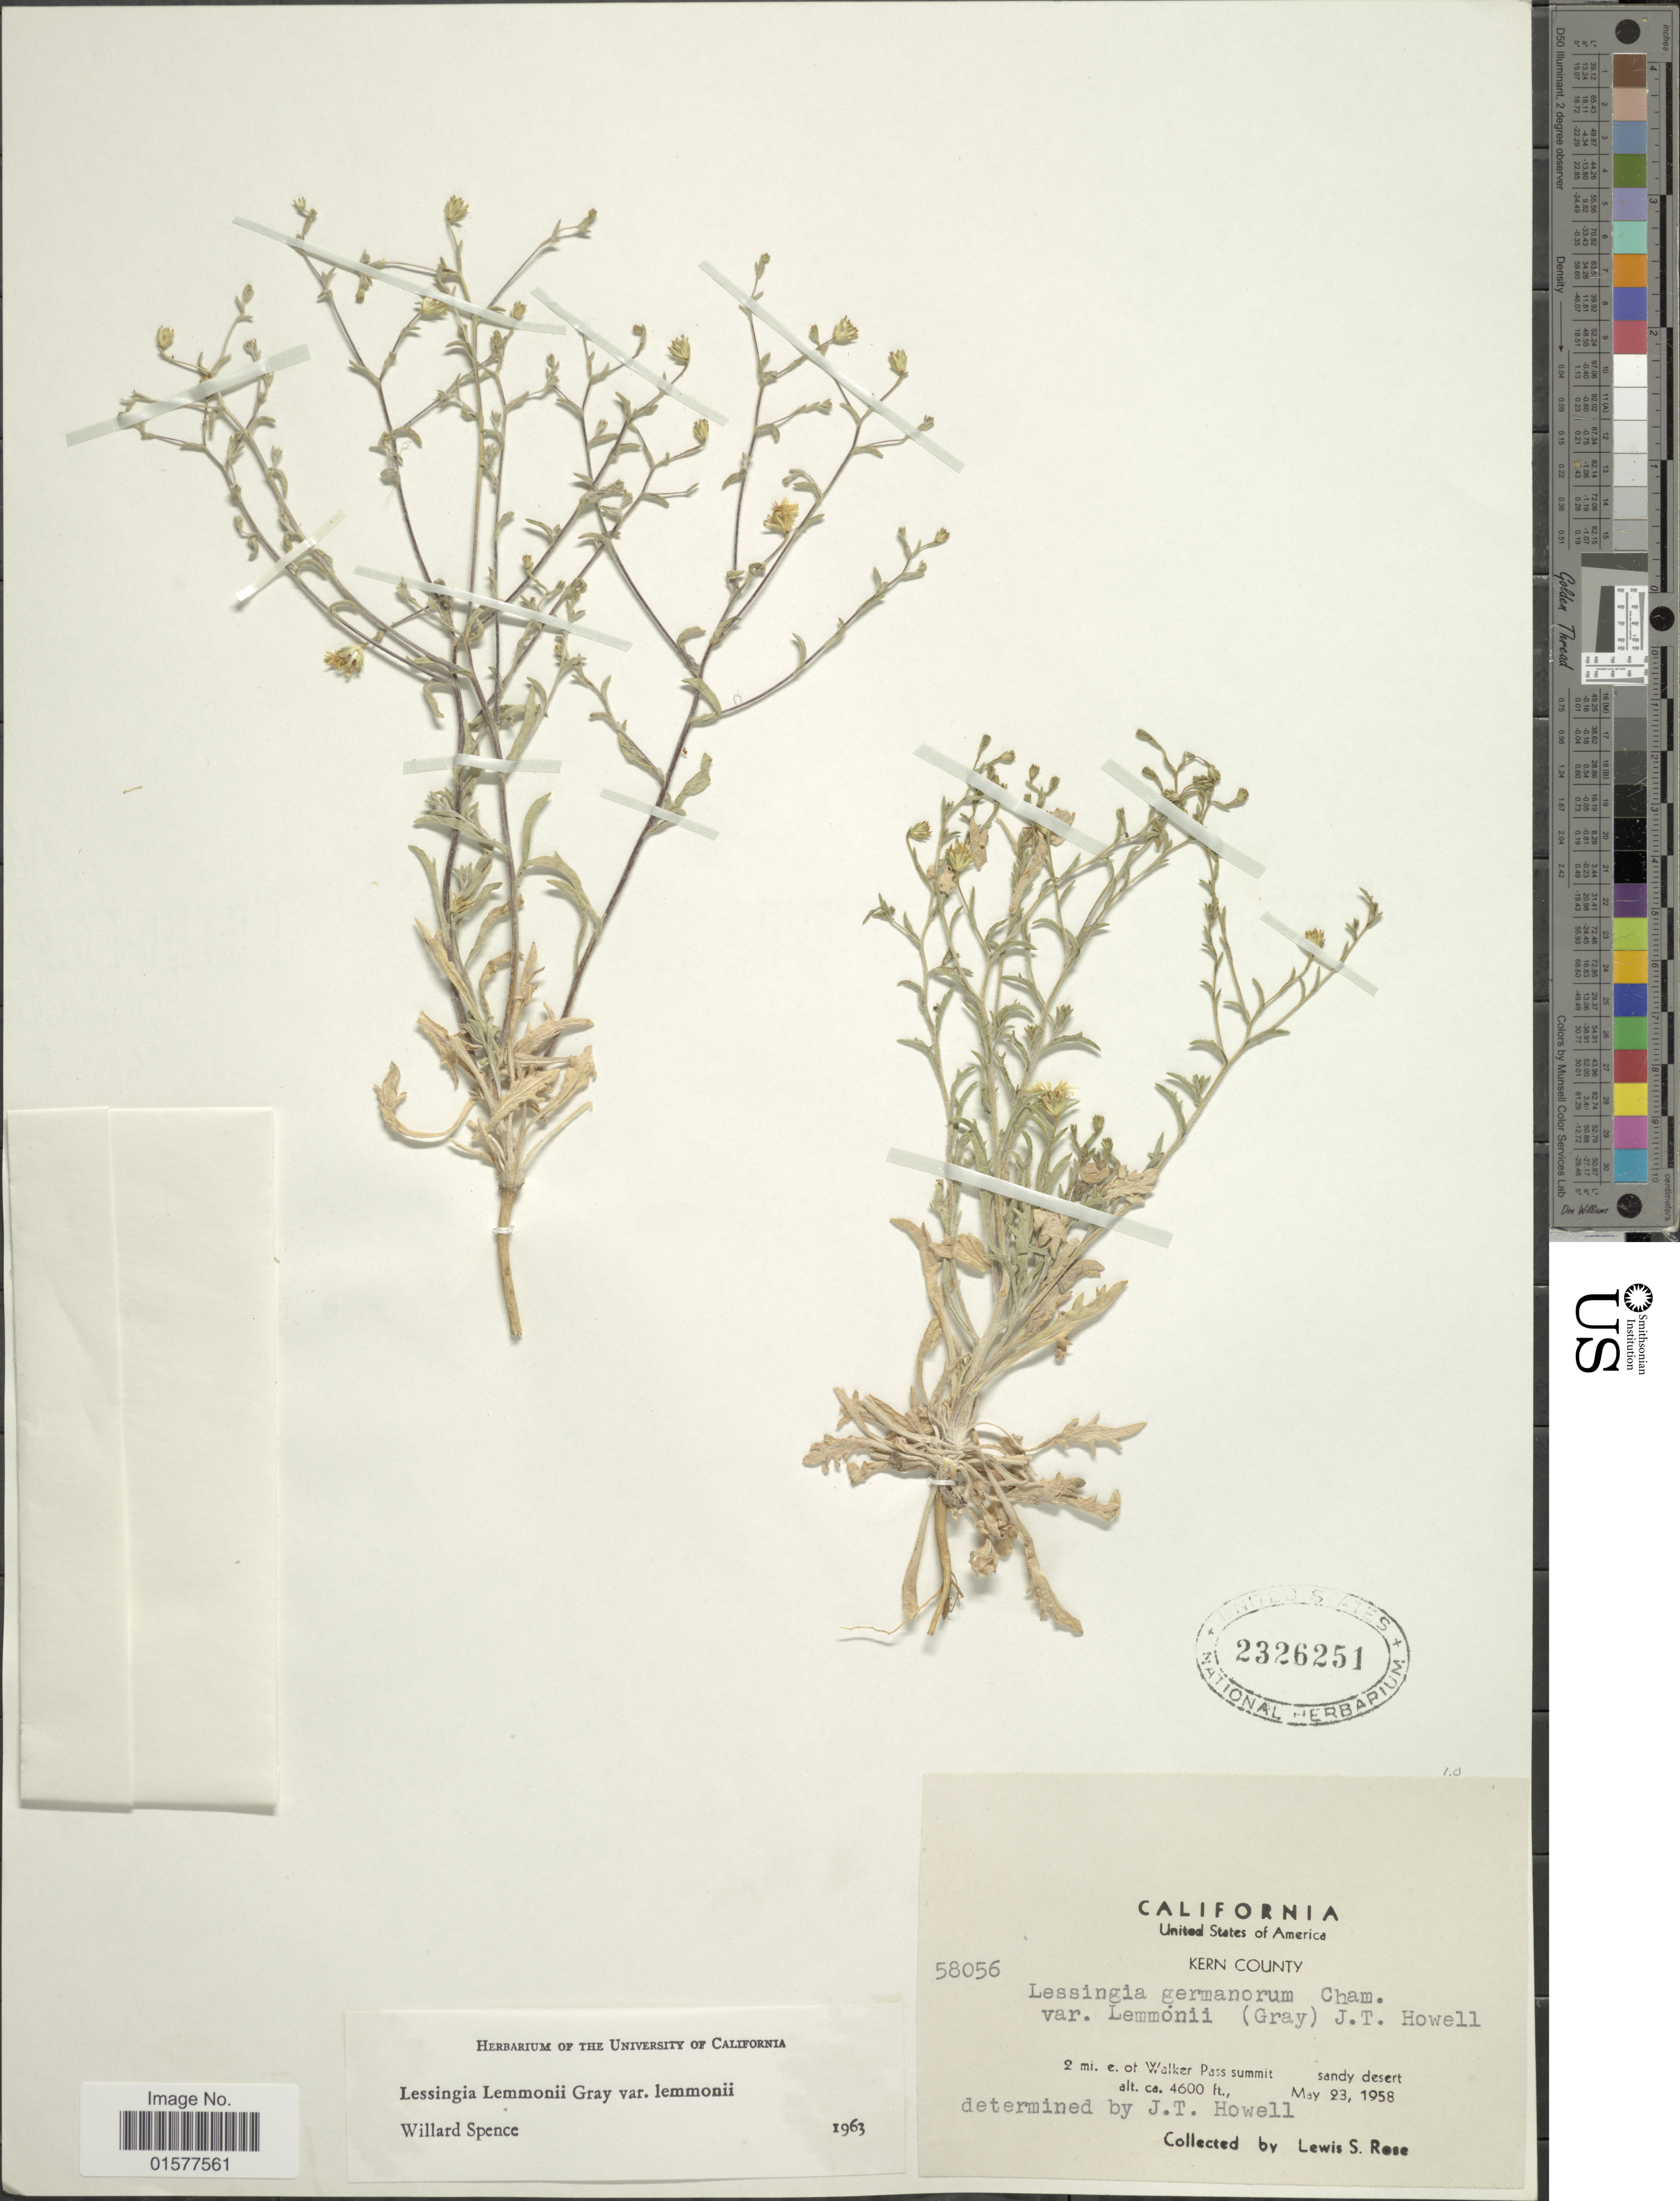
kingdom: Plantae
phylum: Tracheophyta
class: Magnoliopsida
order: Asterales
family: Asteraceae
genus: Lessingia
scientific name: Lessingia lemmonii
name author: A. Gray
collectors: L. S. Rose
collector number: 58056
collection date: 1958-05-23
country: United States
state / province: California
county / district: Kern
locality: Kern County, 2 mi. e. of Walker Pass summit, sandy desert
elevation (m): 1402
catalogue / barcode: US 2326251